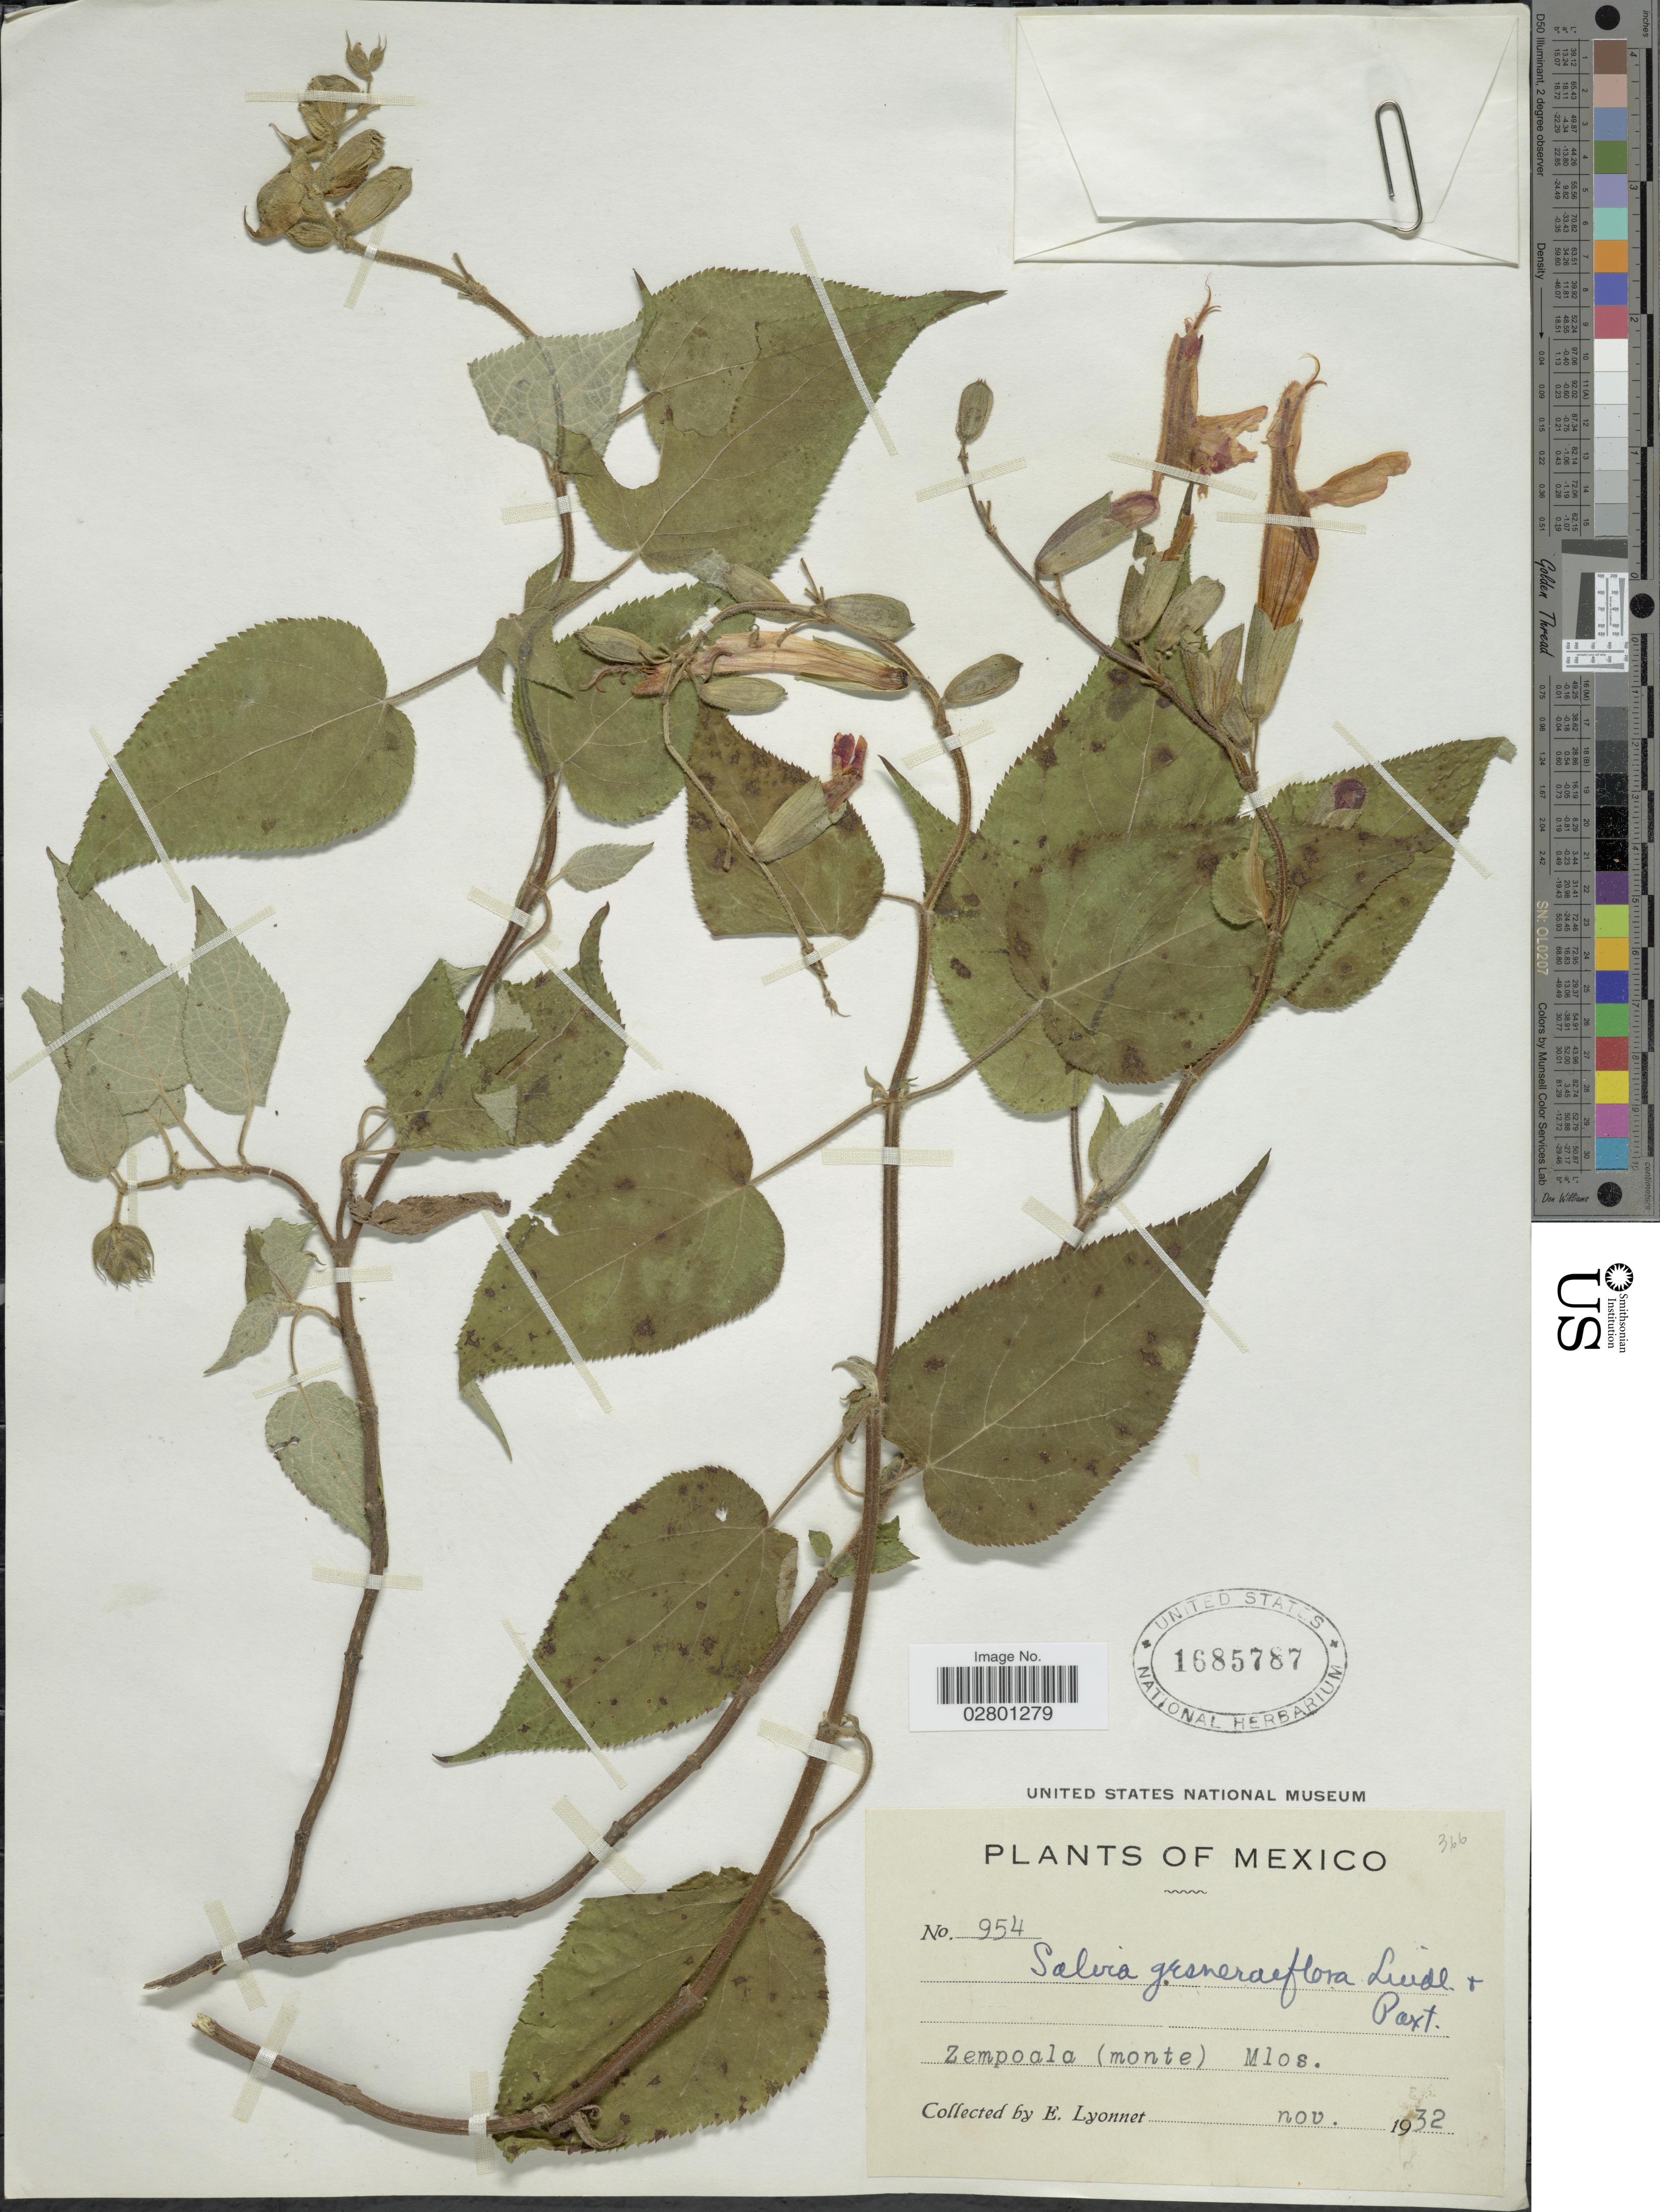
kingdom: Plantae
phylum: Tracheophyta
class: Magnoliopsida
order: Lamiales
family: Lamiaceae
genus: Salvia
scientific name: Salvia gesneriiflora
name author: Lindl. & Paxton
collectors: E. Lyonnet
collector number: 954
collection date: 1932-11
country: Mexico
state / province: Morelos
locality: Zempoala (monte) Mlos.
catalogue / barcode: US 1685787